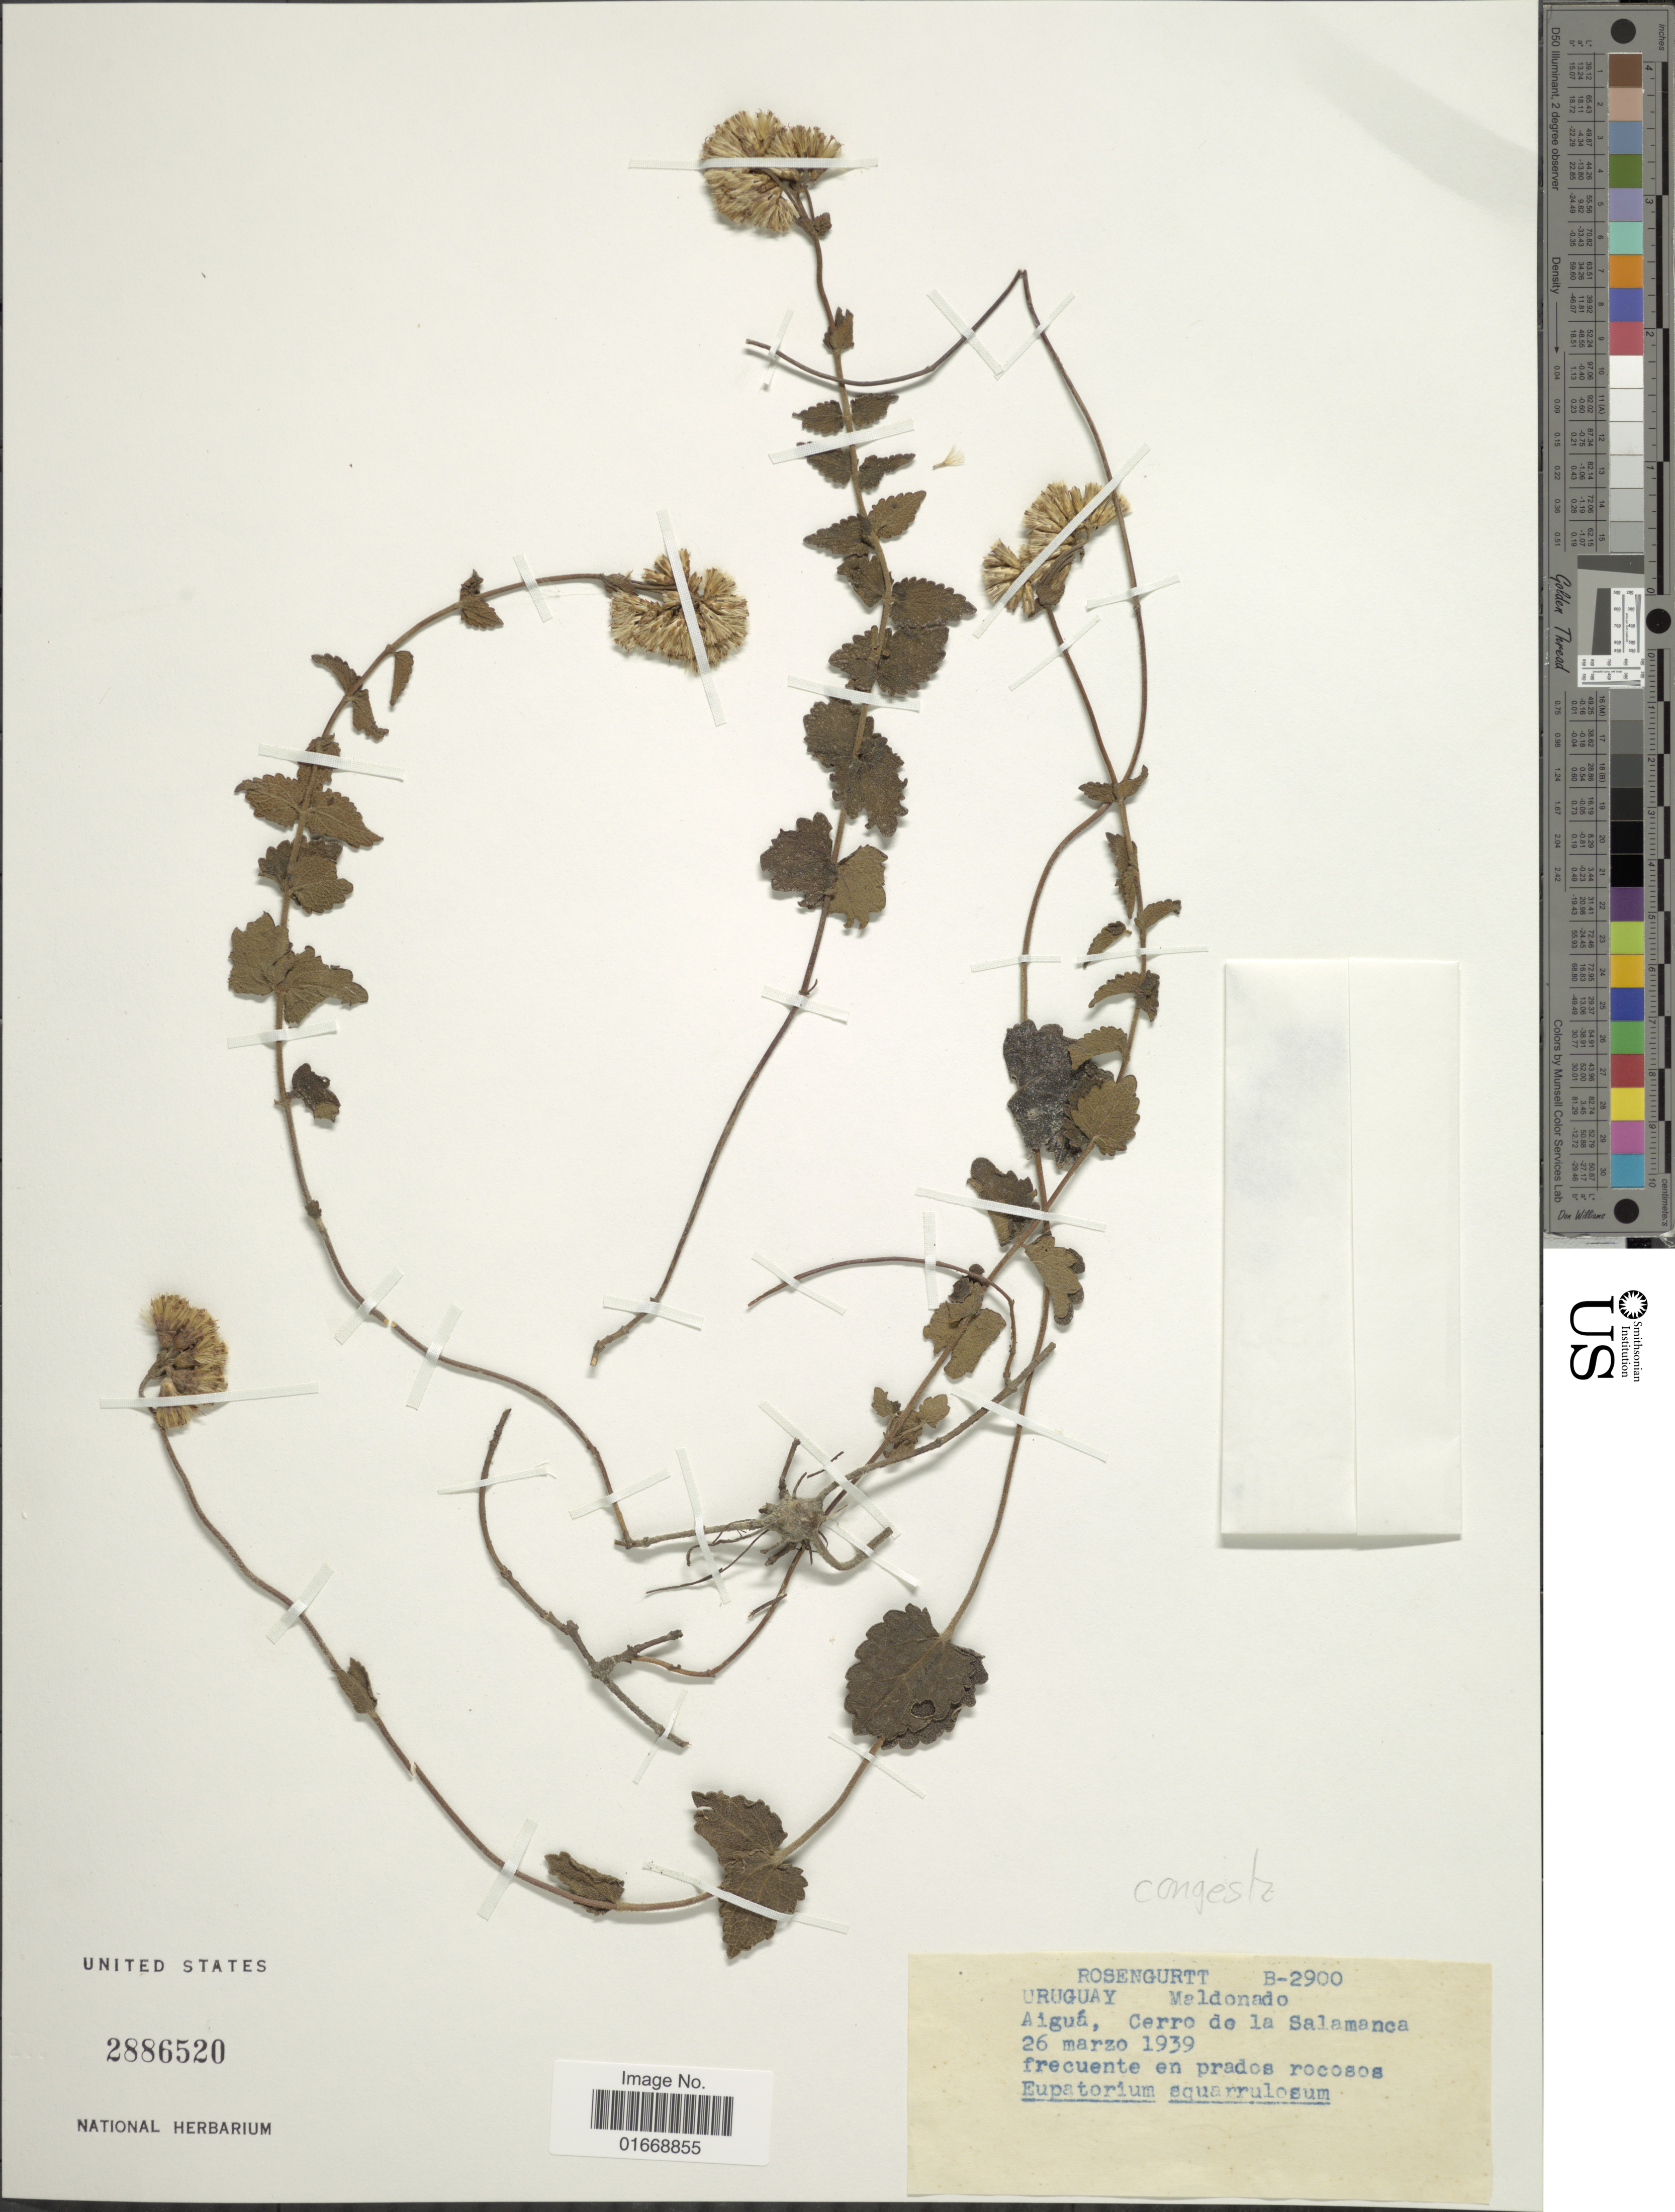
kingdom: Plantae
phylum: Tracheophyta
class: Magnoliopsida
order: Asterales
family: Asteraceae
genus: Chromolaena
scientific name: Chromolaena congesta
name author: (Hook. & Arn.) R.M. King & H. Rob.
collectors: Rosengurtt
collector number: B-2900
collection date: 1939-03-26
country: Uruguay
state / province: Maldonado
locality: Aigua, Cerro de la Salamanca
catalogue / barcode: US 2886520